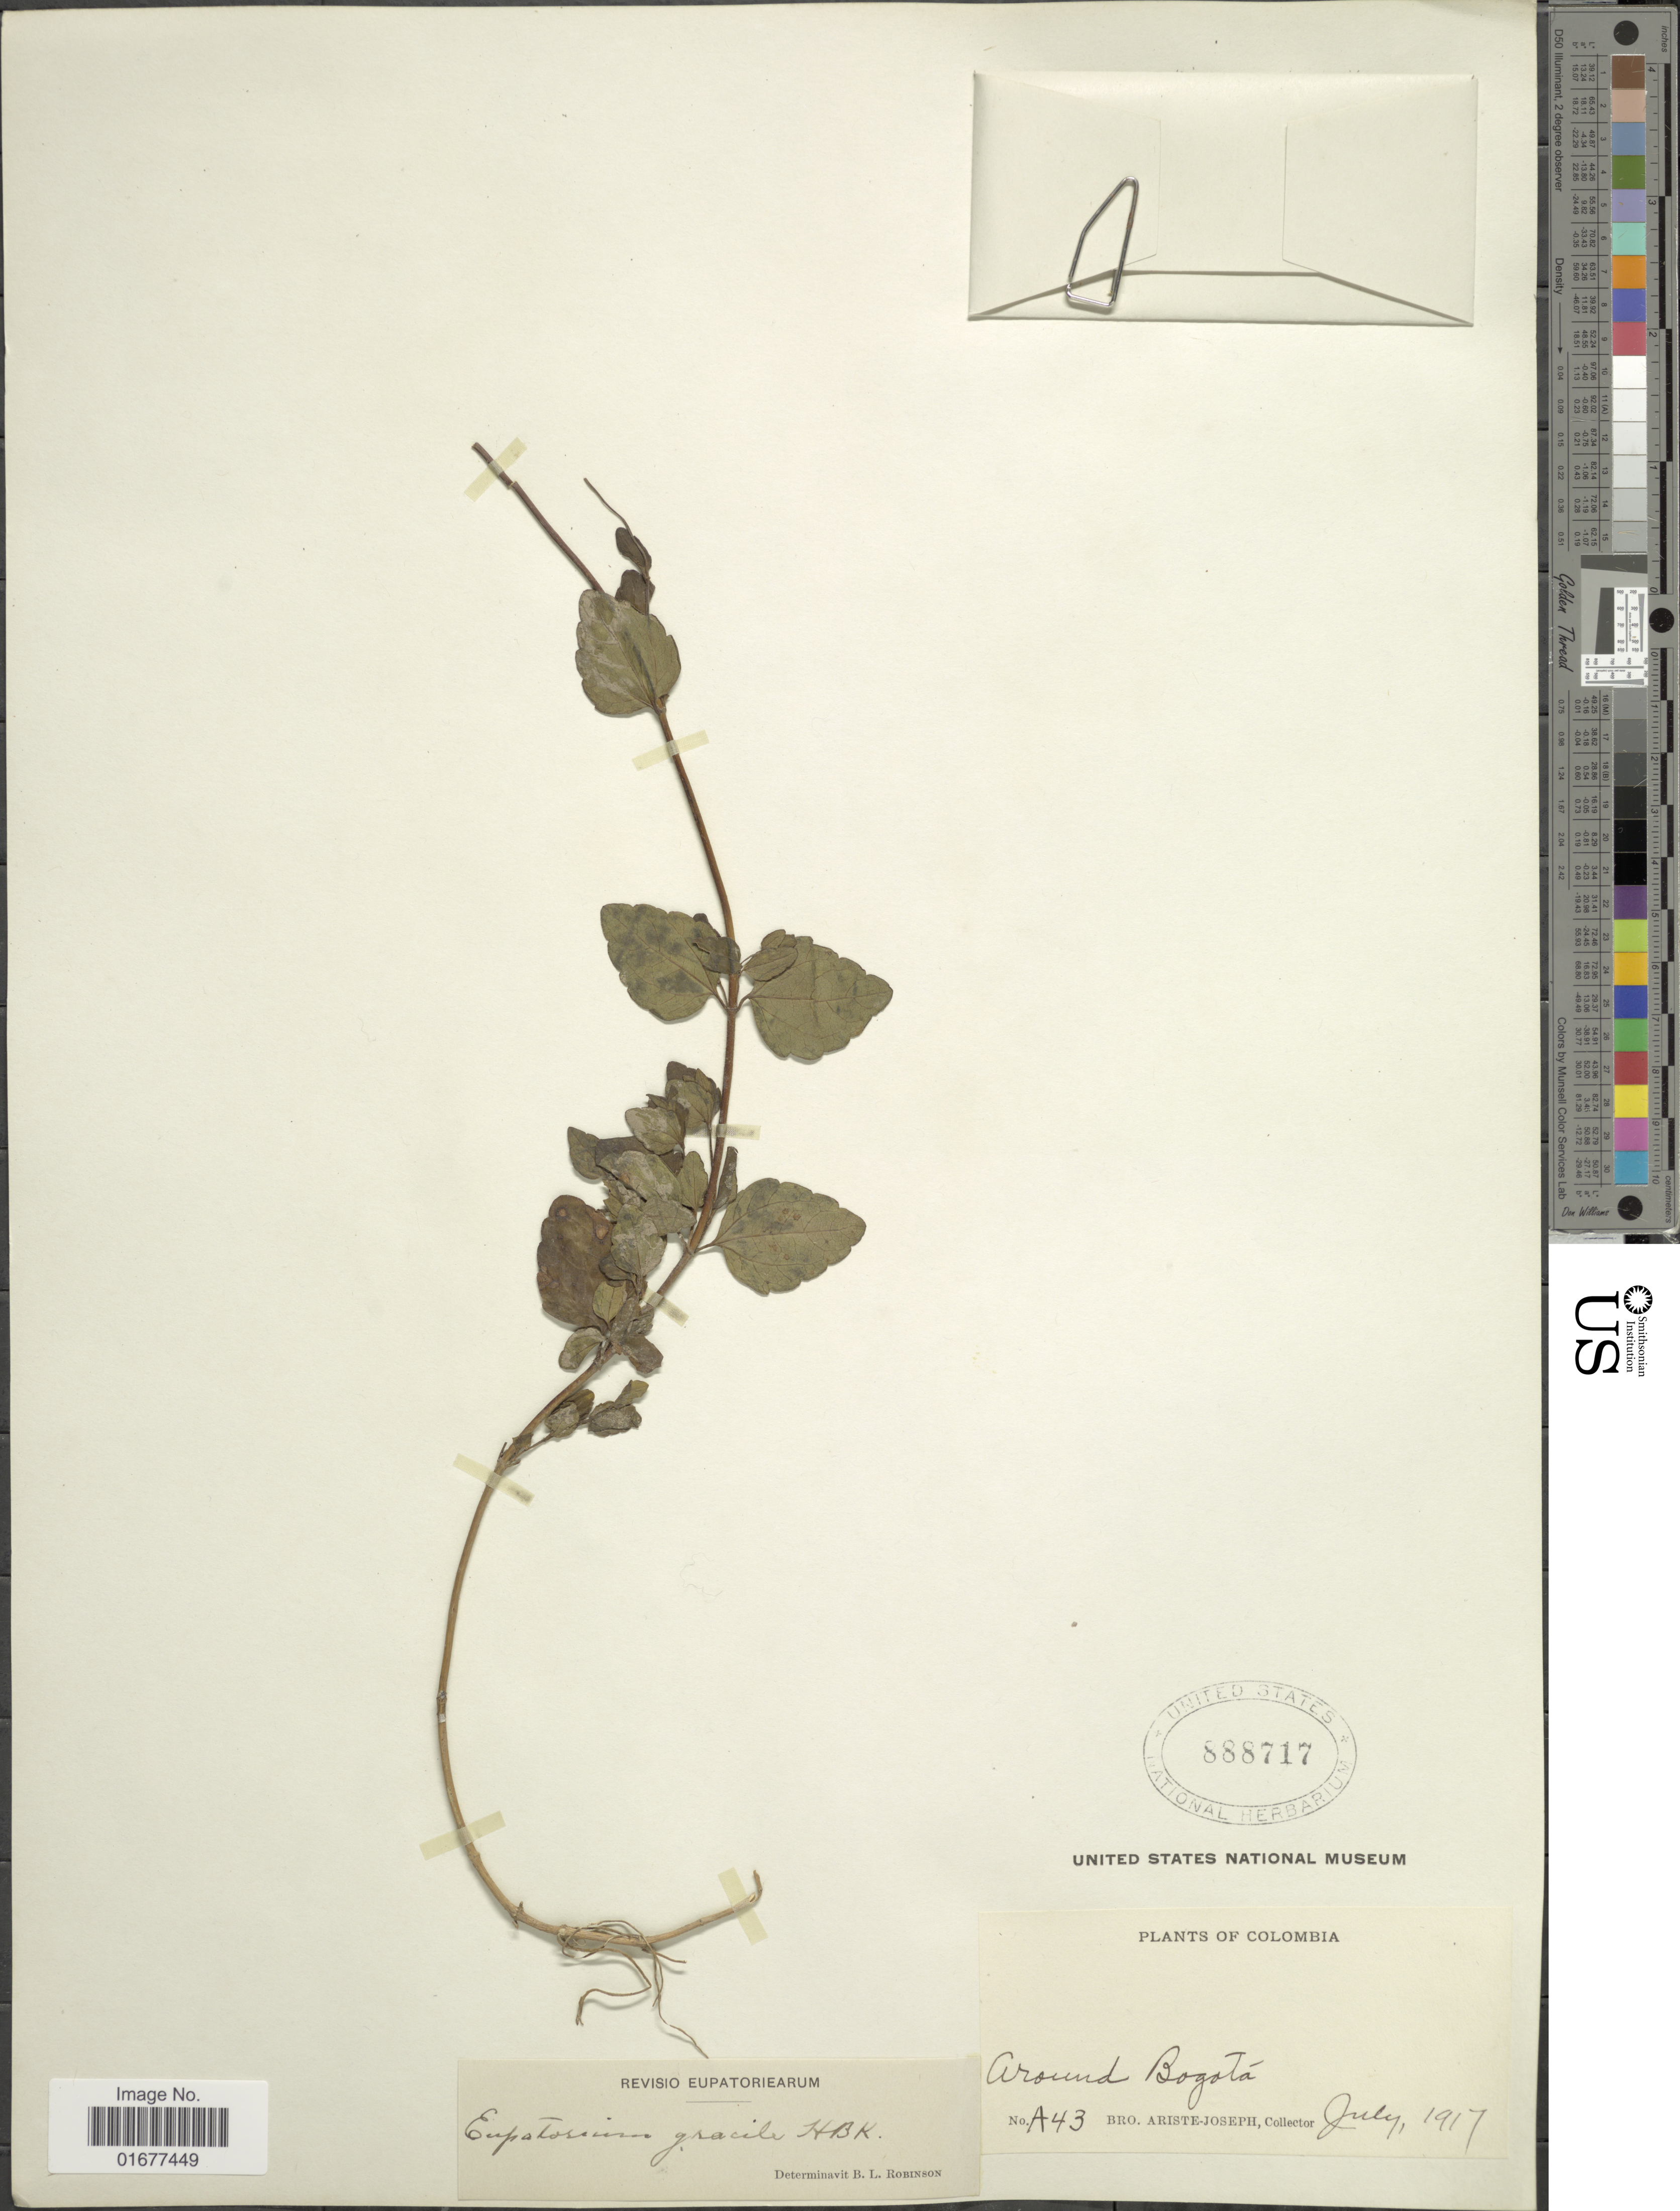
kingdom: Plantae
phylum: Tracheophyta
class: Magnoliopsida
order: Asterales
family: Asteraceae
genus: Ageratina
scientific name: Ageratina gracilis var. epilobioides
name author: (Kunth) R.M. King & H. Rob. ex Luteyn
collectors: Bro. Ariste-Joseph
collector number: A43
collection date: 1917-07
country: Colombia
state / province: Bogota D.C.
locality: Around Bogota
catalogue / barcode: US 888717